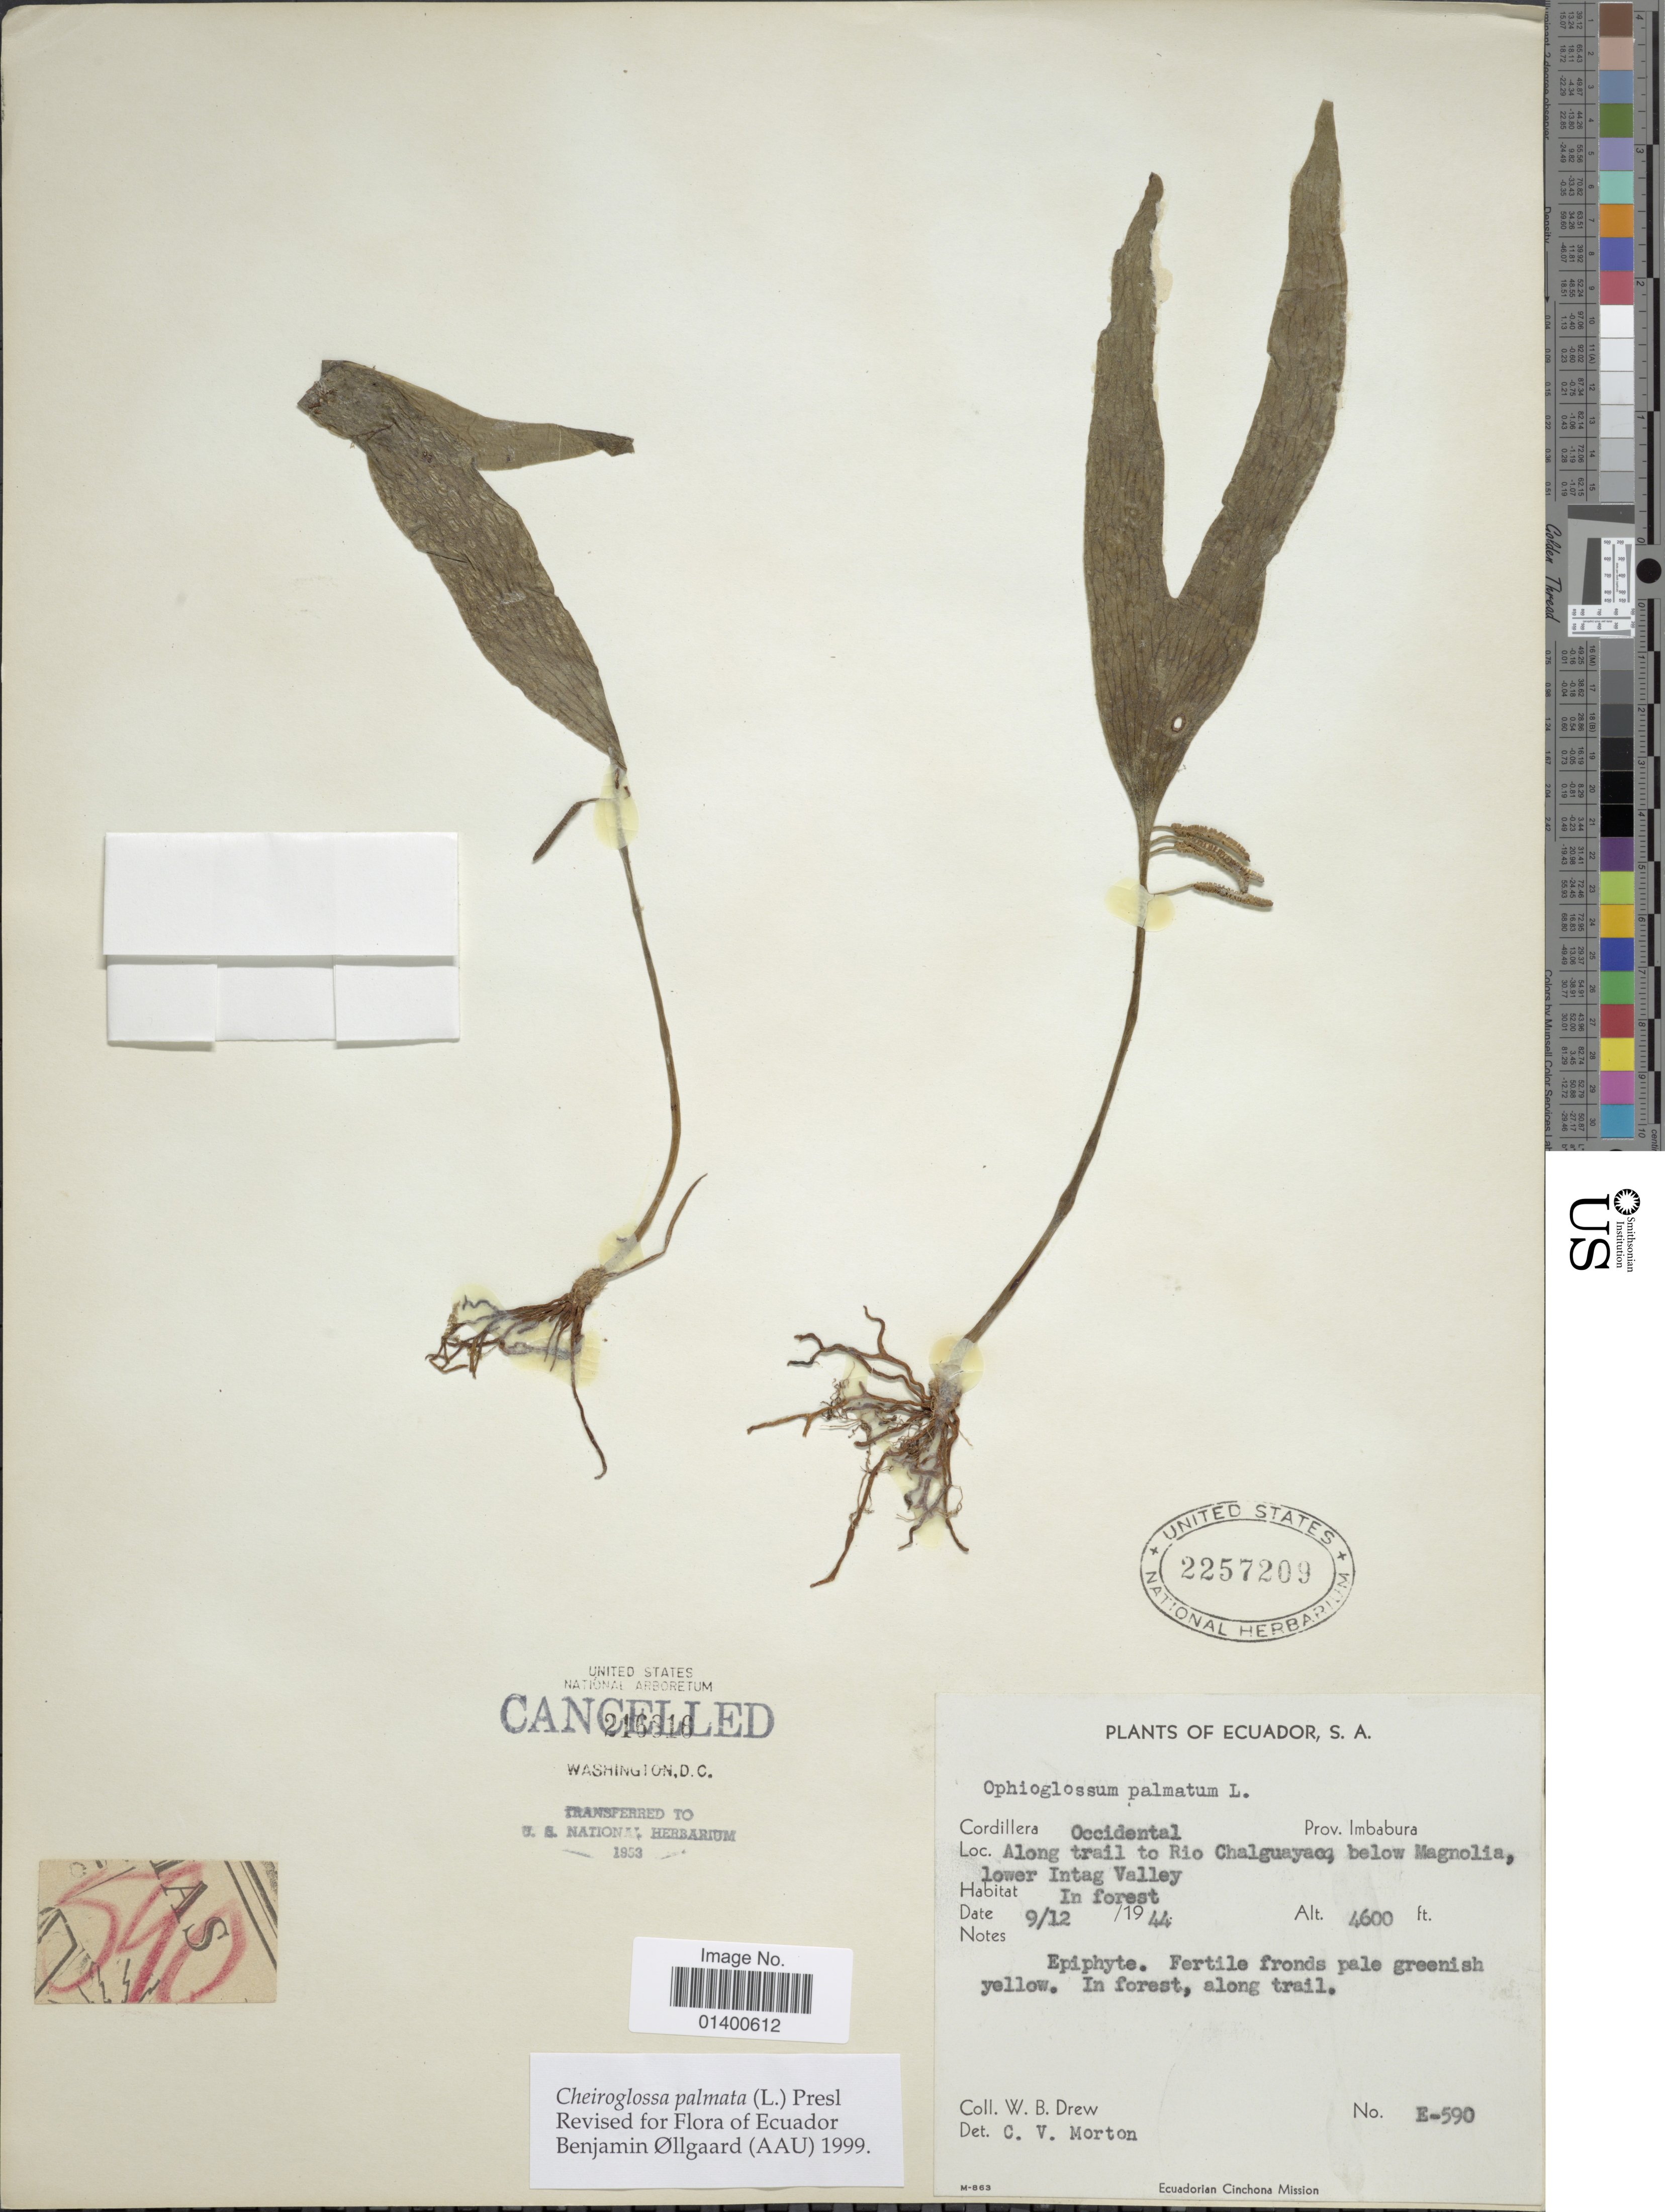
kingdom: Plantae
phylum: Tracheophyta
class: Polypodiopsida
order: Ophioglossales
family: Ophioglossaceae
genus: Cheiroglossa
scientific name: Cheiroglossa palmata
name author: (L.) C. Presl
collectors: W. B. Drew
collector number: E-590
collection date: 1944-12-09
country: Ecuador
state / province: Imbabura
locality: Cordillera Occidental, along trail to Rio Chalguayaco below Magnolia, lower Intag Valley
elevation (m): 1402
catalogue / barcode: US 2257209